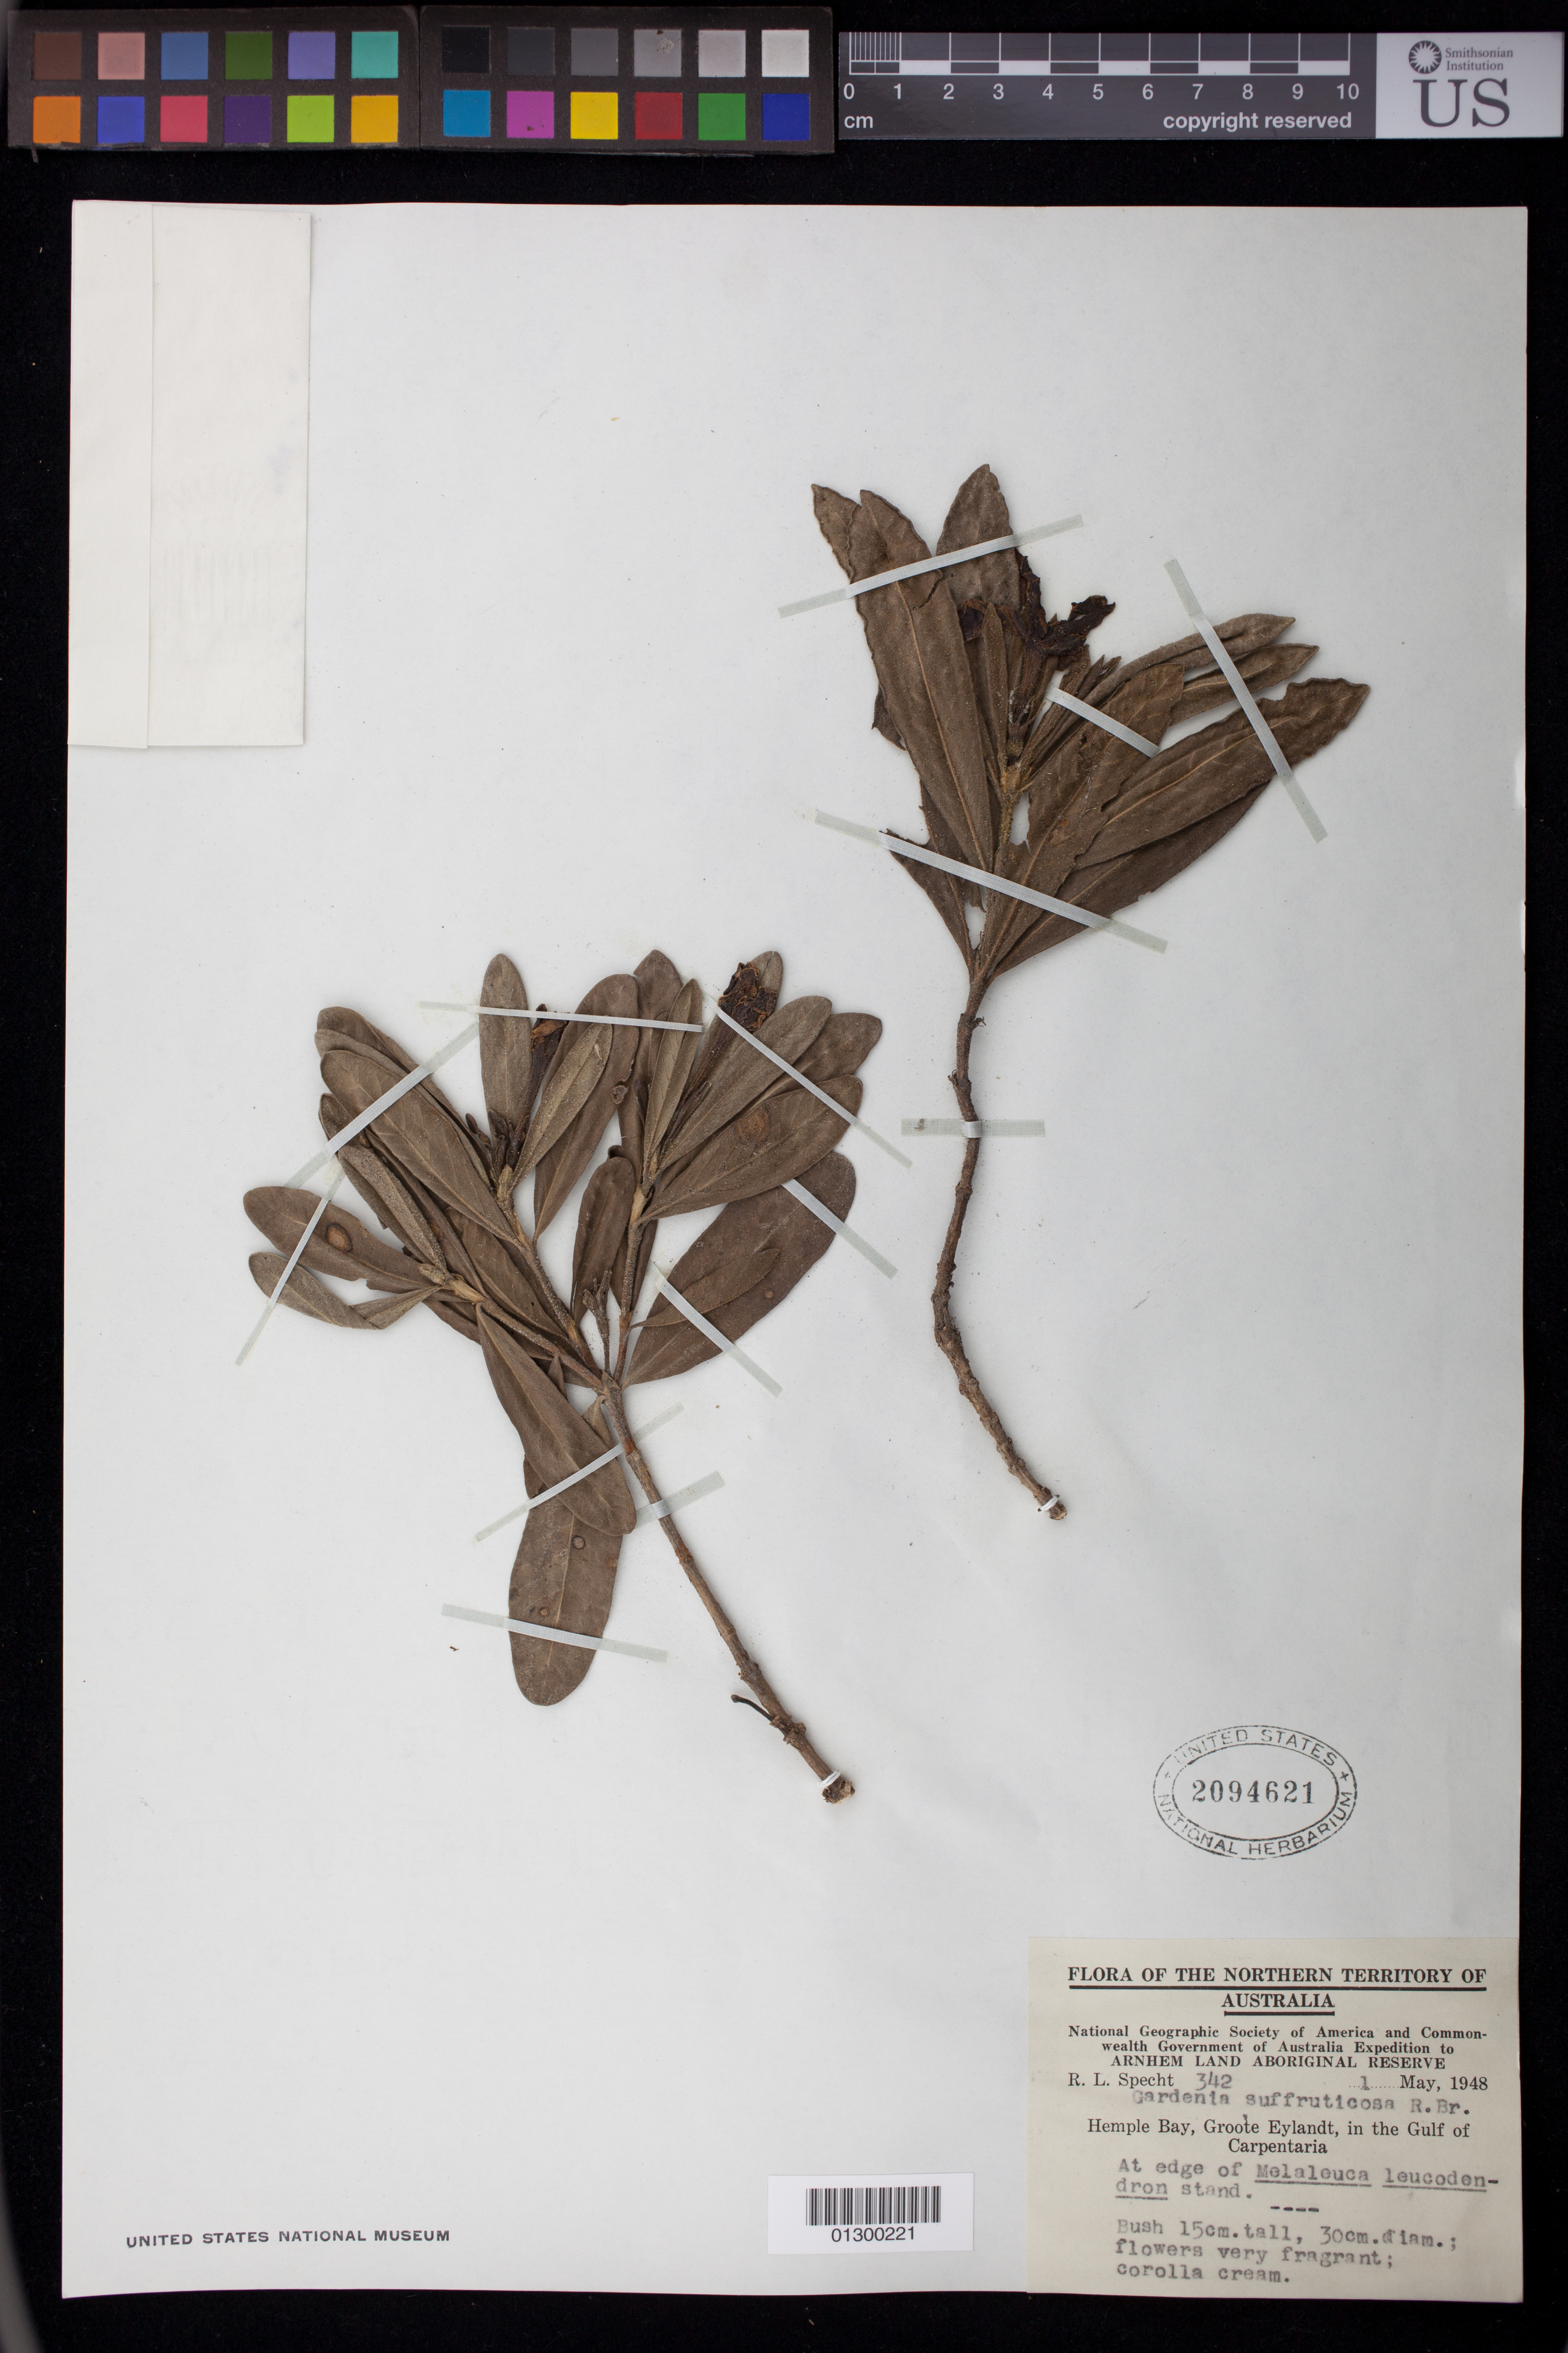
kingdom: Plantae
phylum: Tracheophyta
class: Magnoliopsida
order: Gentianales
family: Rubiaceae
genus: Kailarsenia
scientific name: Kailarsenia suffruticosa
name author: (R. Br. ex Benth.) Puttock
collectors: R. L. Specht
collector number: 342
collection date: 1948-05-01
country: Australia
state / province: Northern Territory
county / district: East Arnhem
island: Groote Eylandt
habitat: At edge of Melaleuca leucodendron stand.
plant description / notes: Bush 15 cm. tall, 30 cm. diam.; flowers very fragrant; corolla cream.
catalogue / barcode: US 20094621